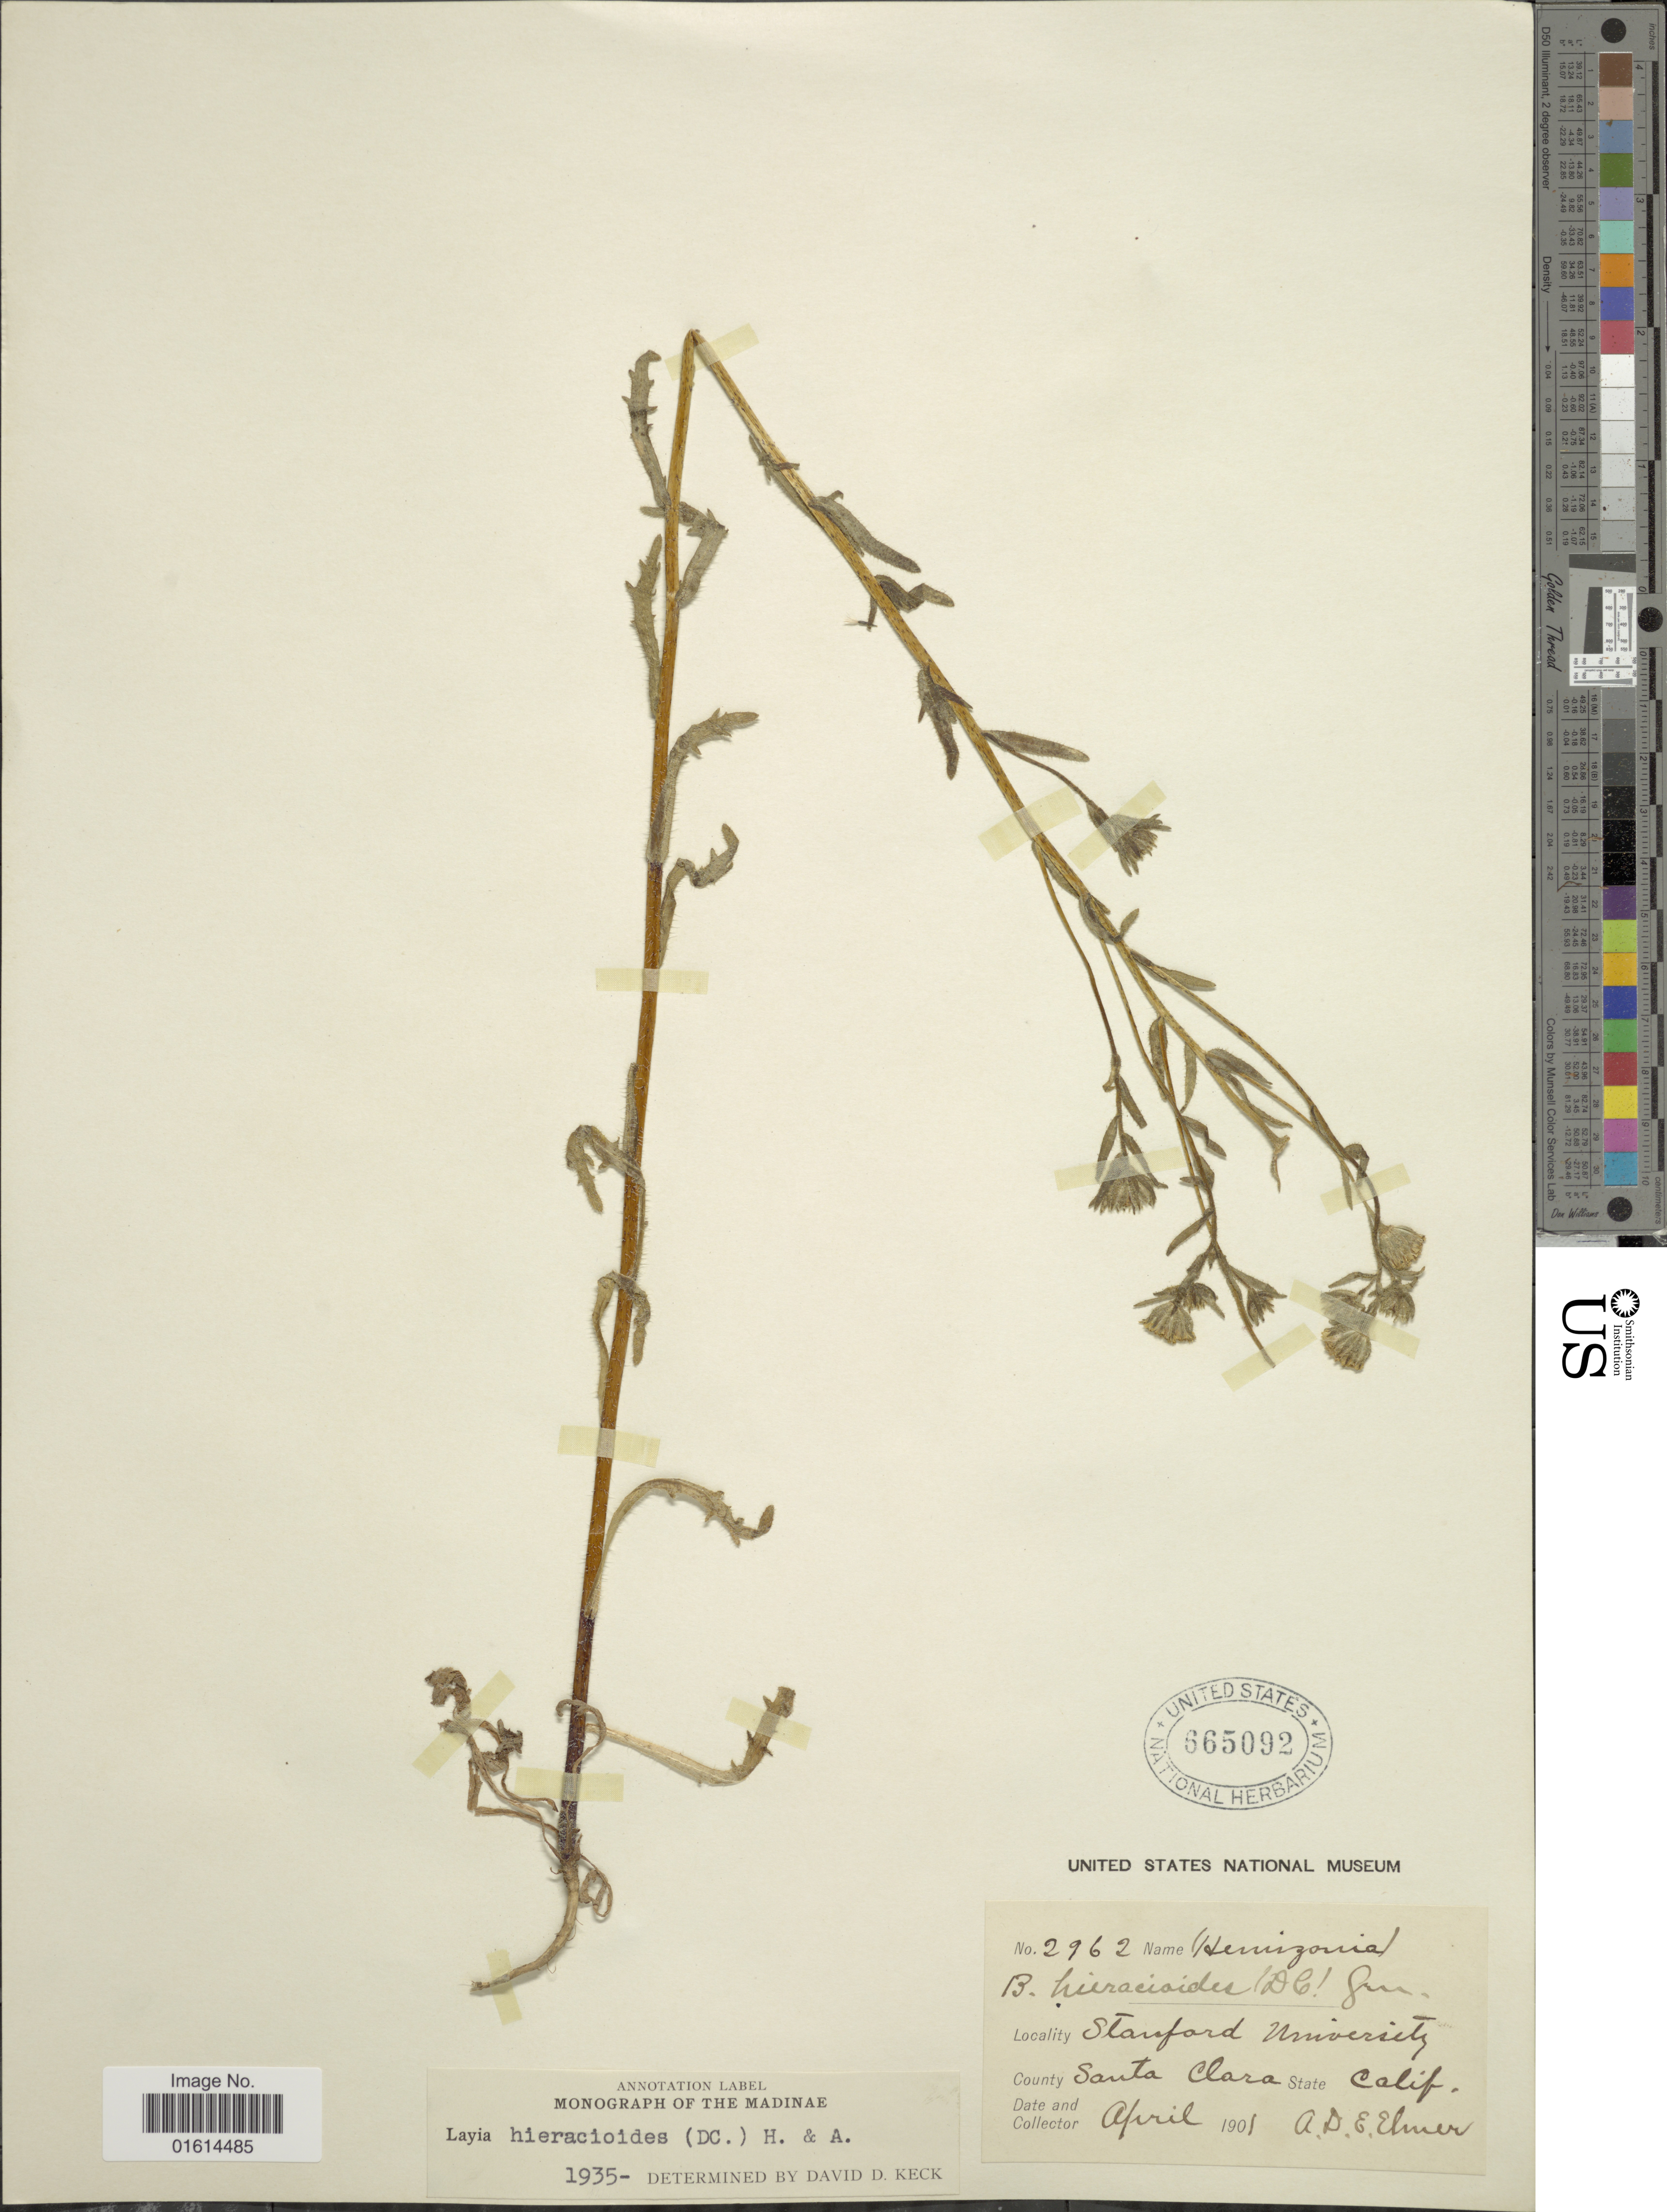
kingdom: Plantae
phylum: Tracheophyta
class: Magnoliopsida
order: Asterales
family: Asteraceae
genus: Layia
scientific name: Layia hieracioides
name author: (Hook. & Arn.) DC.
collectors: A. D. E. Elmer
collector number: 2962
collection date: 1901-04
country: United States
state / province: California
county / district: Santa Clara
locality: Stanford University, County Santa Clara, State Calif.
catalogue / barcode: US 665092